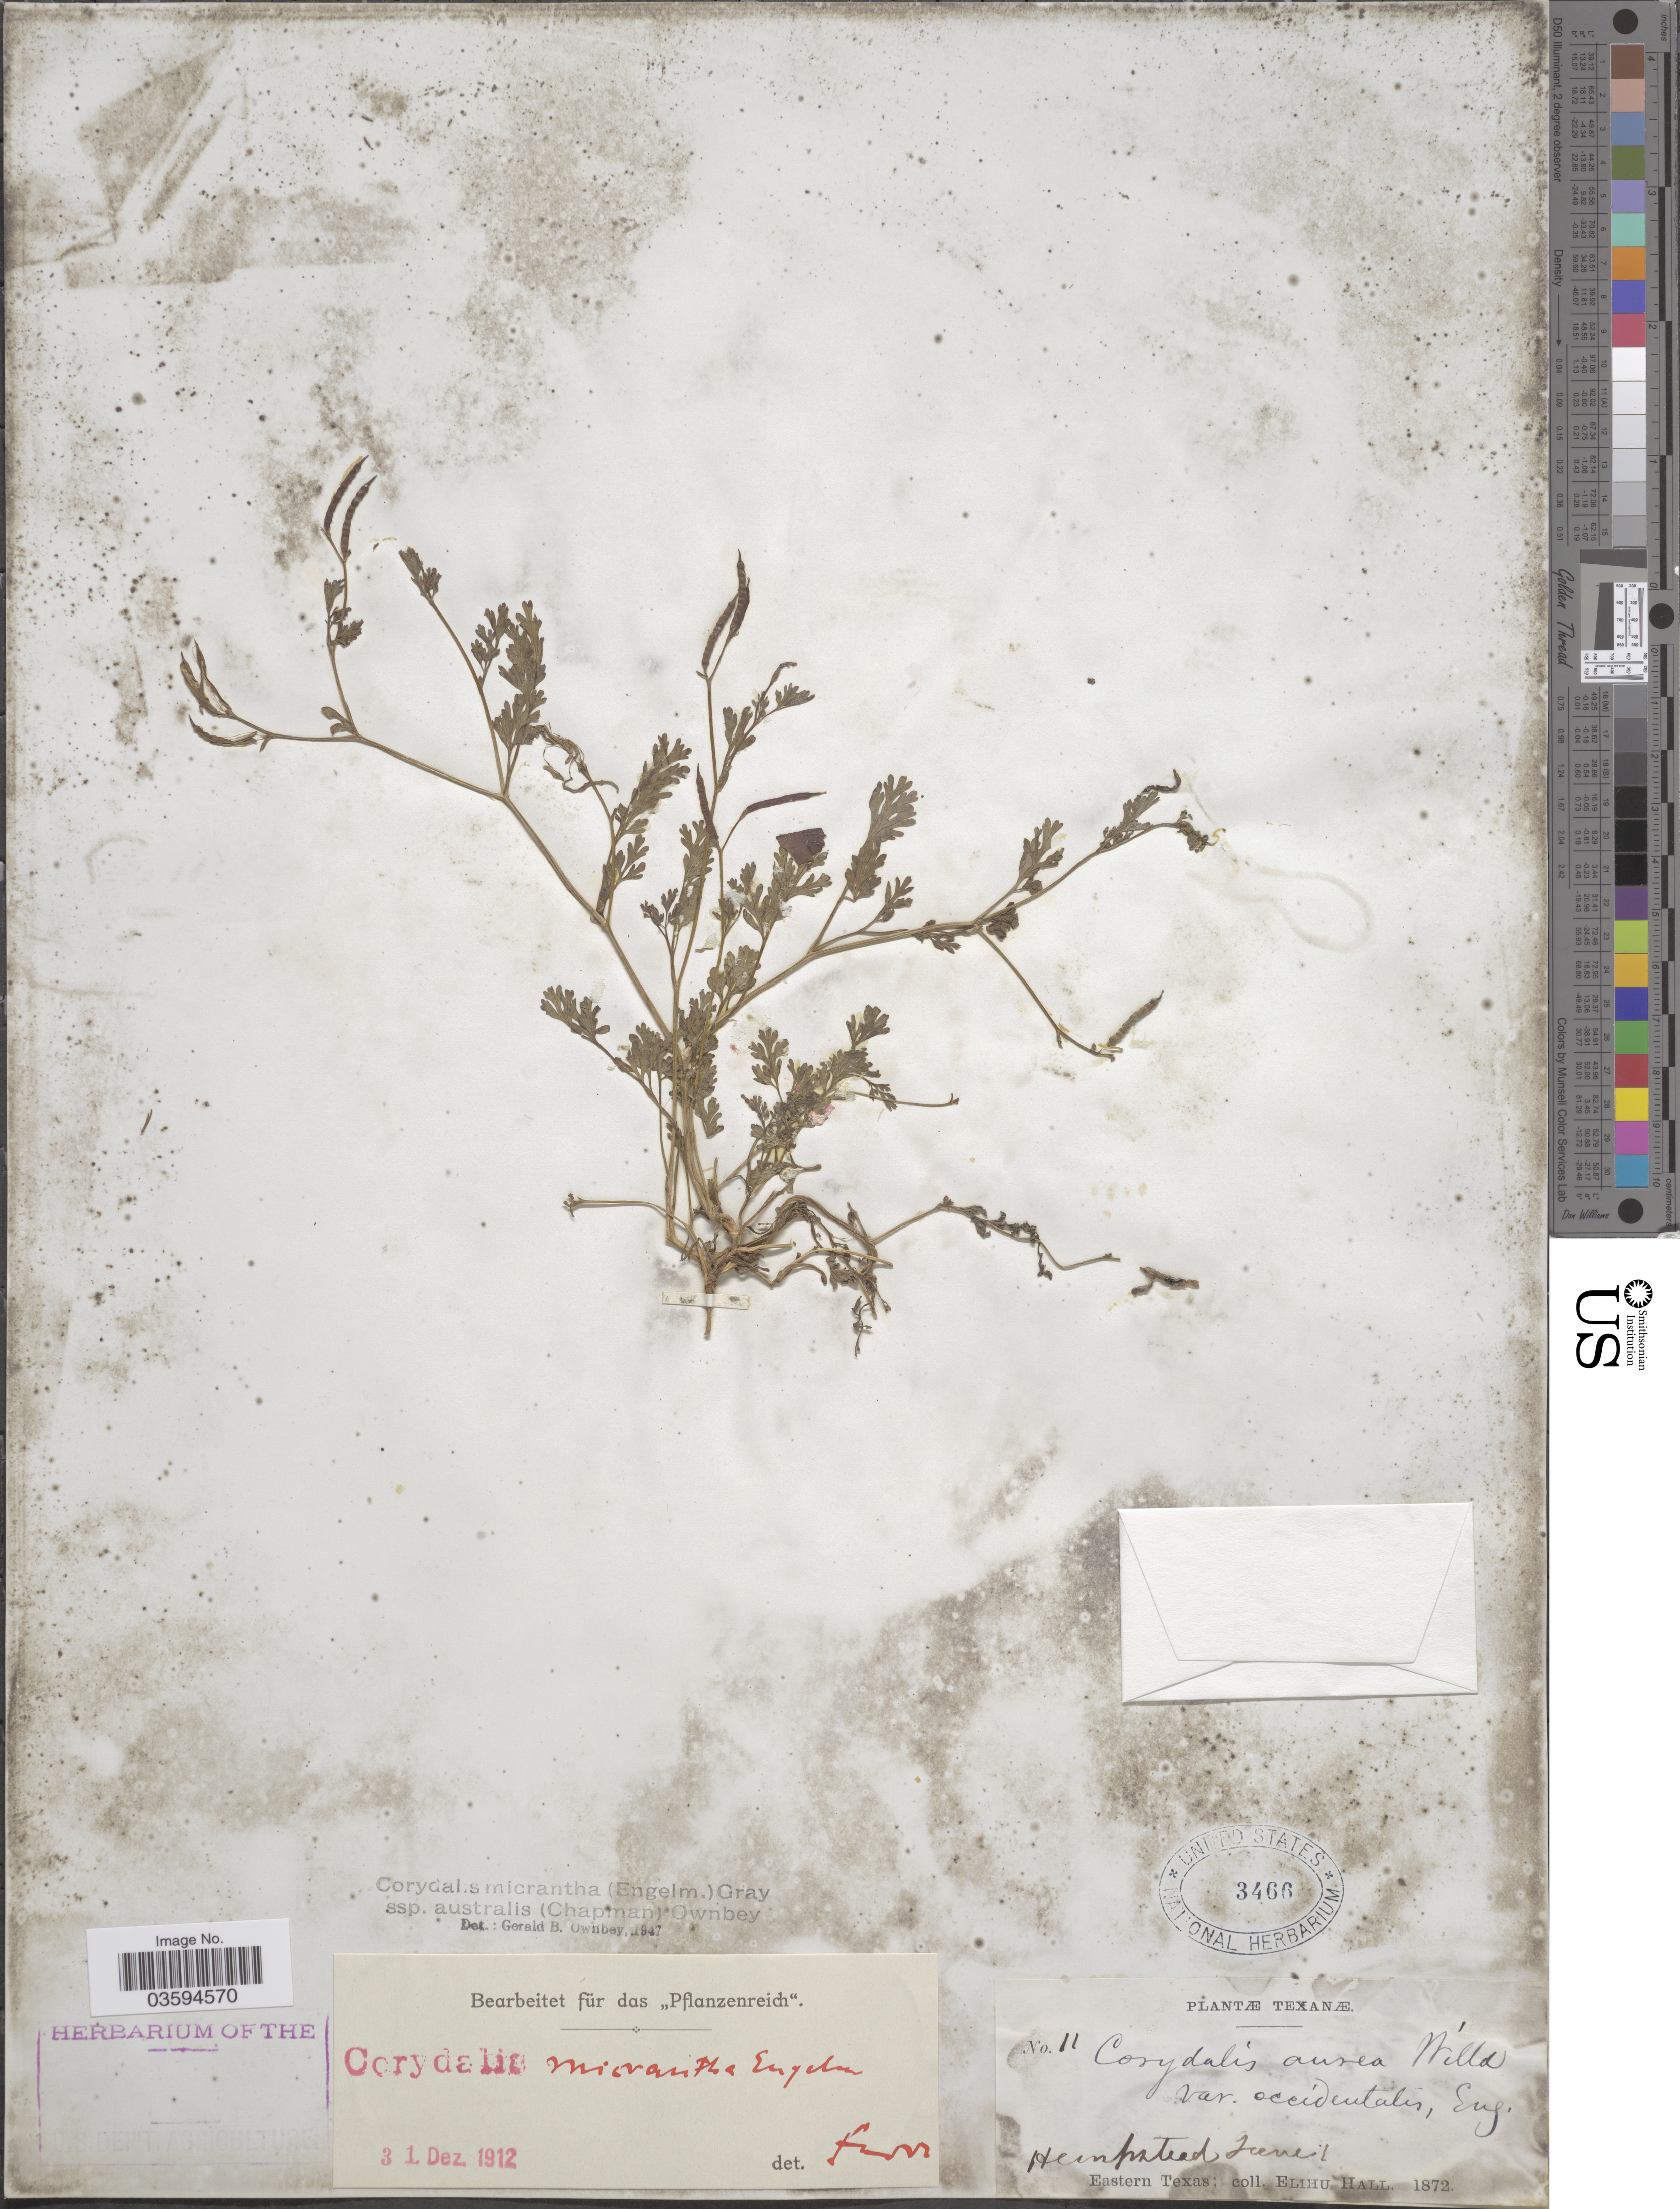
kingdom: Plantae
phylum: Tracheophyta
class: Magnoliopsida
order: Ranunculales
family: Papaveraceae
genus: Corydalis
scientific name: Corydalis micrantha subsp. australis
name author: (Chapm.) G.B. Ownbey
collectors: E. Hall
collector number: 11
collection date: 1872-06-01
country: United States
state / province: Texas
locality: Hempstead. Eastern Texas.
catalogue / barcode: US 3466